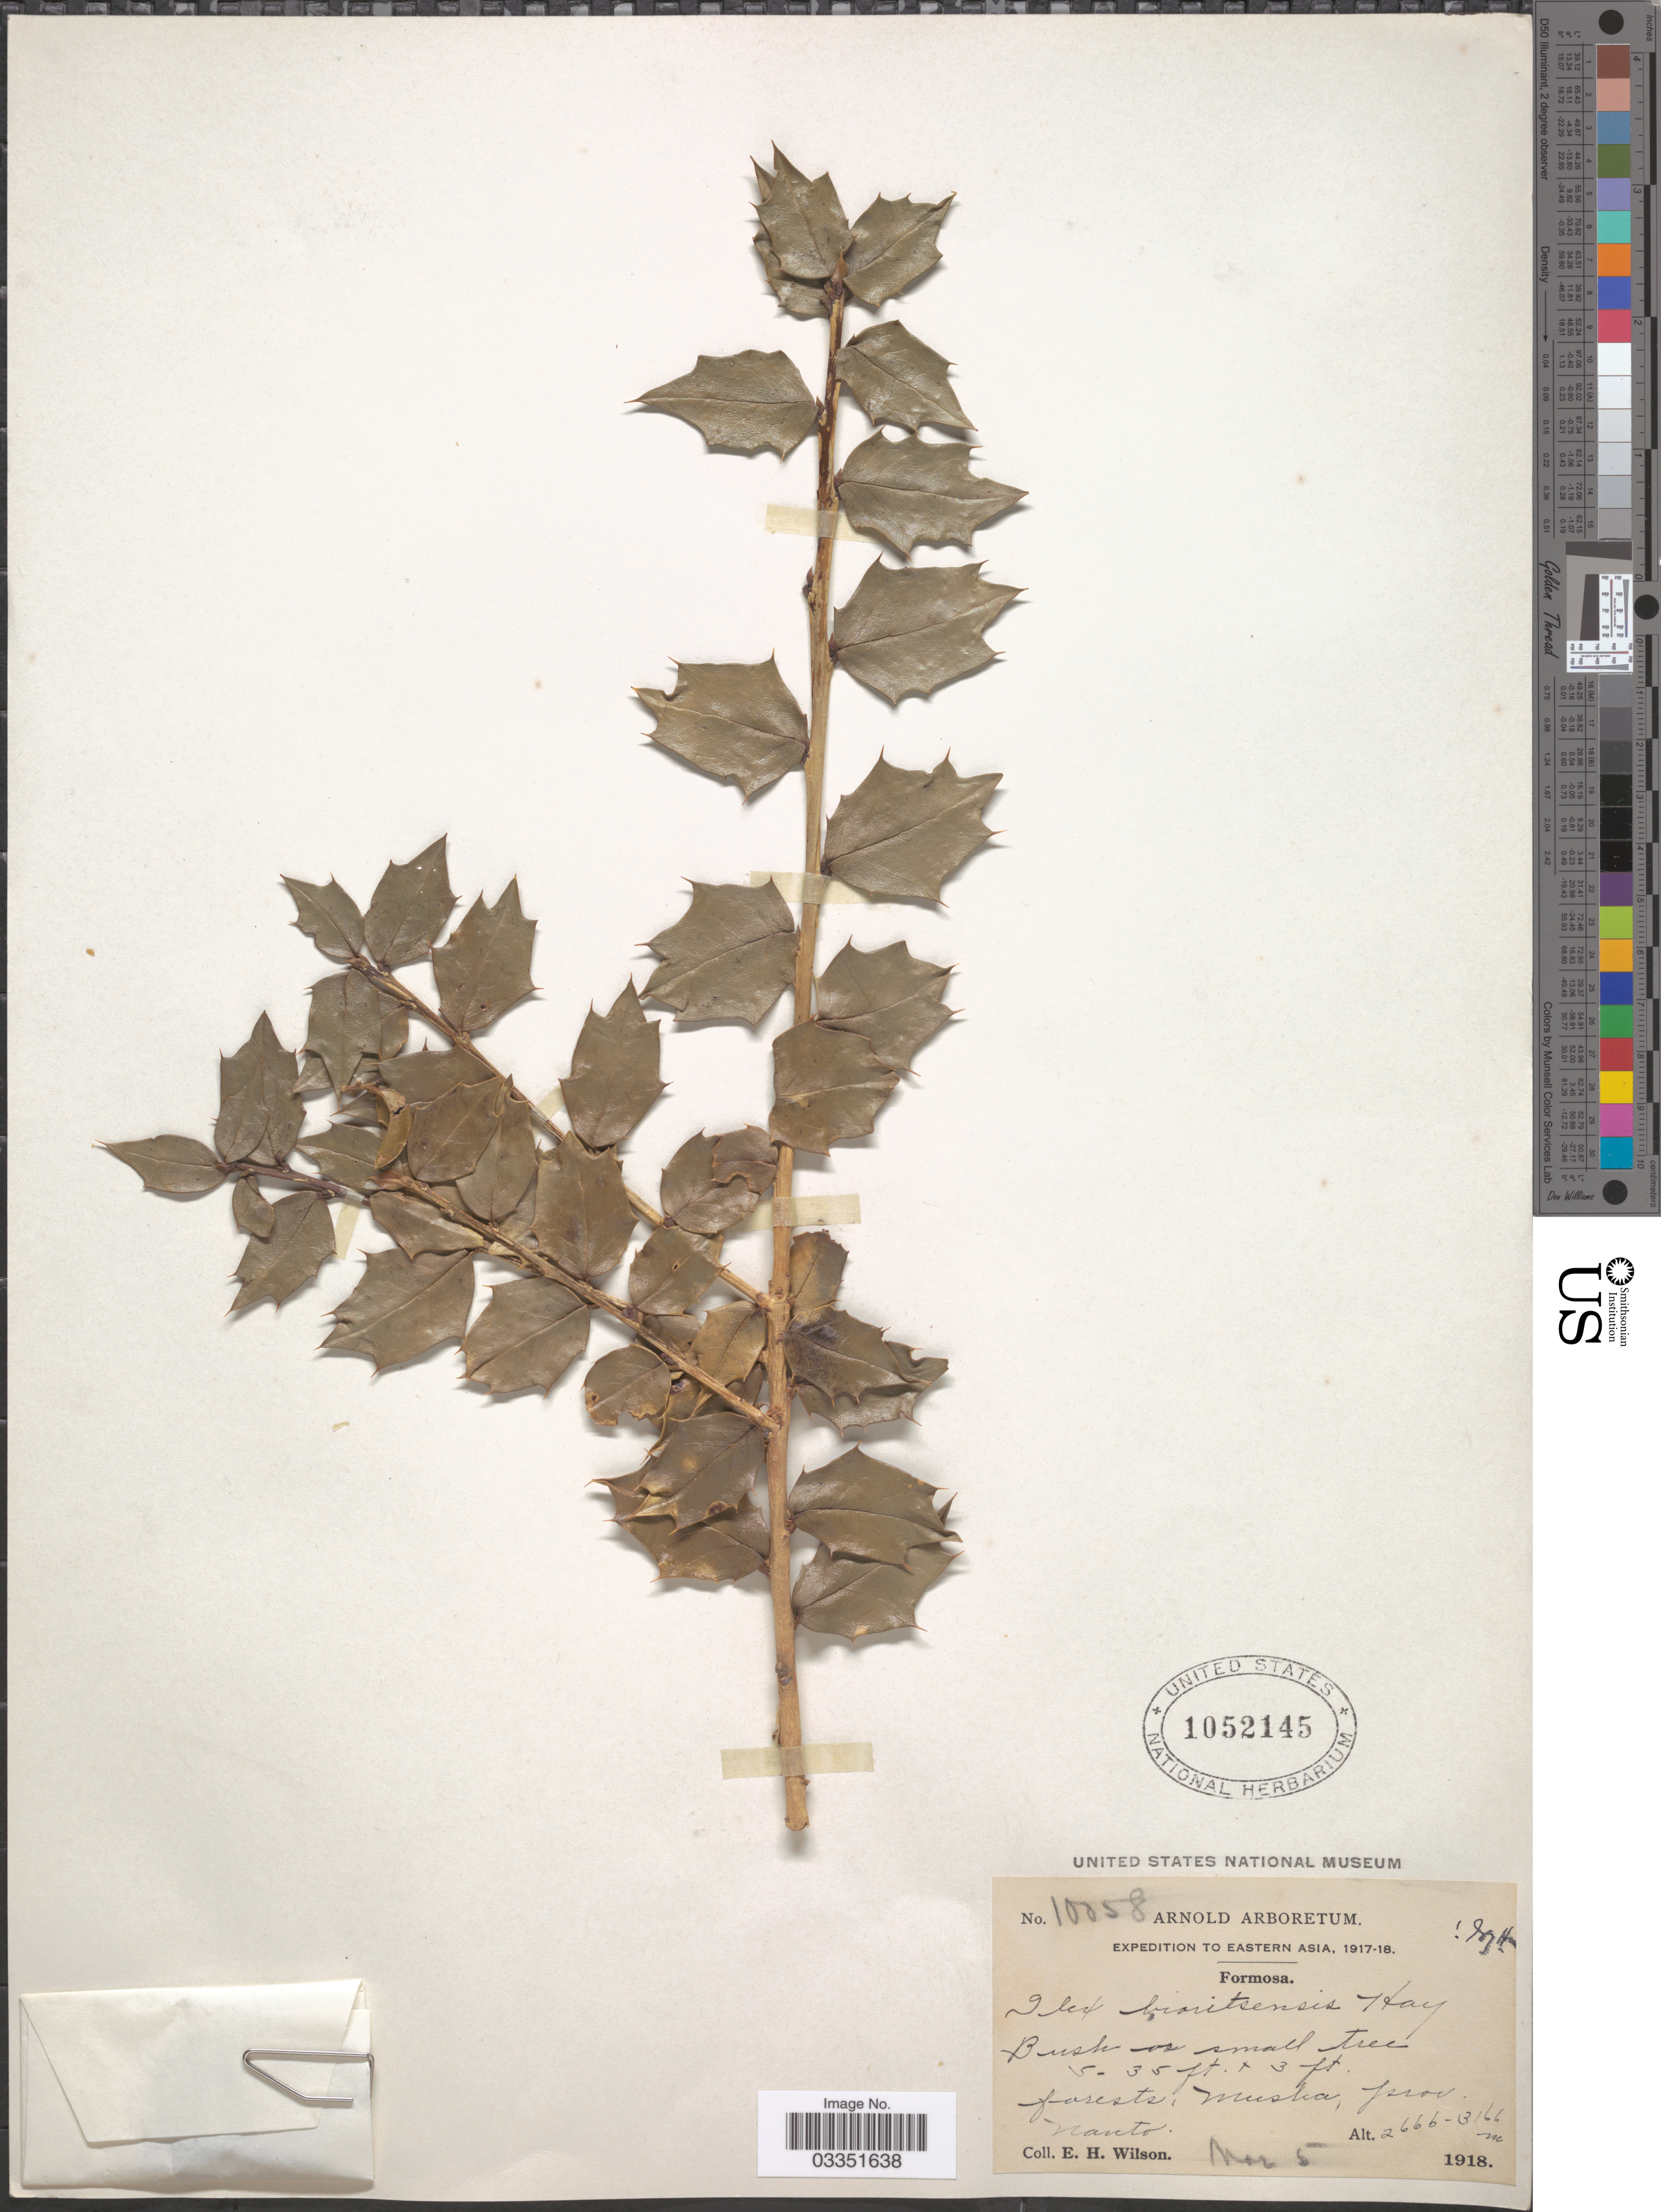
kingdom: Plantae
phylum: Tracheophyta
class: Magnoliopsida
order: Aquifoliales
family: Aquifoliaceae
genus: Ilex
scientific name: Ilex bioritsensis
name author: Hayata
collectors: E. Wilson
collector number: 10058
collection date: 1918-03-05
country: Taiwan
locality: Eastern Asia. Formosa. Musha, prov. Nanto.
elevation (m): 2666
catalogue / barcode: US 1052145